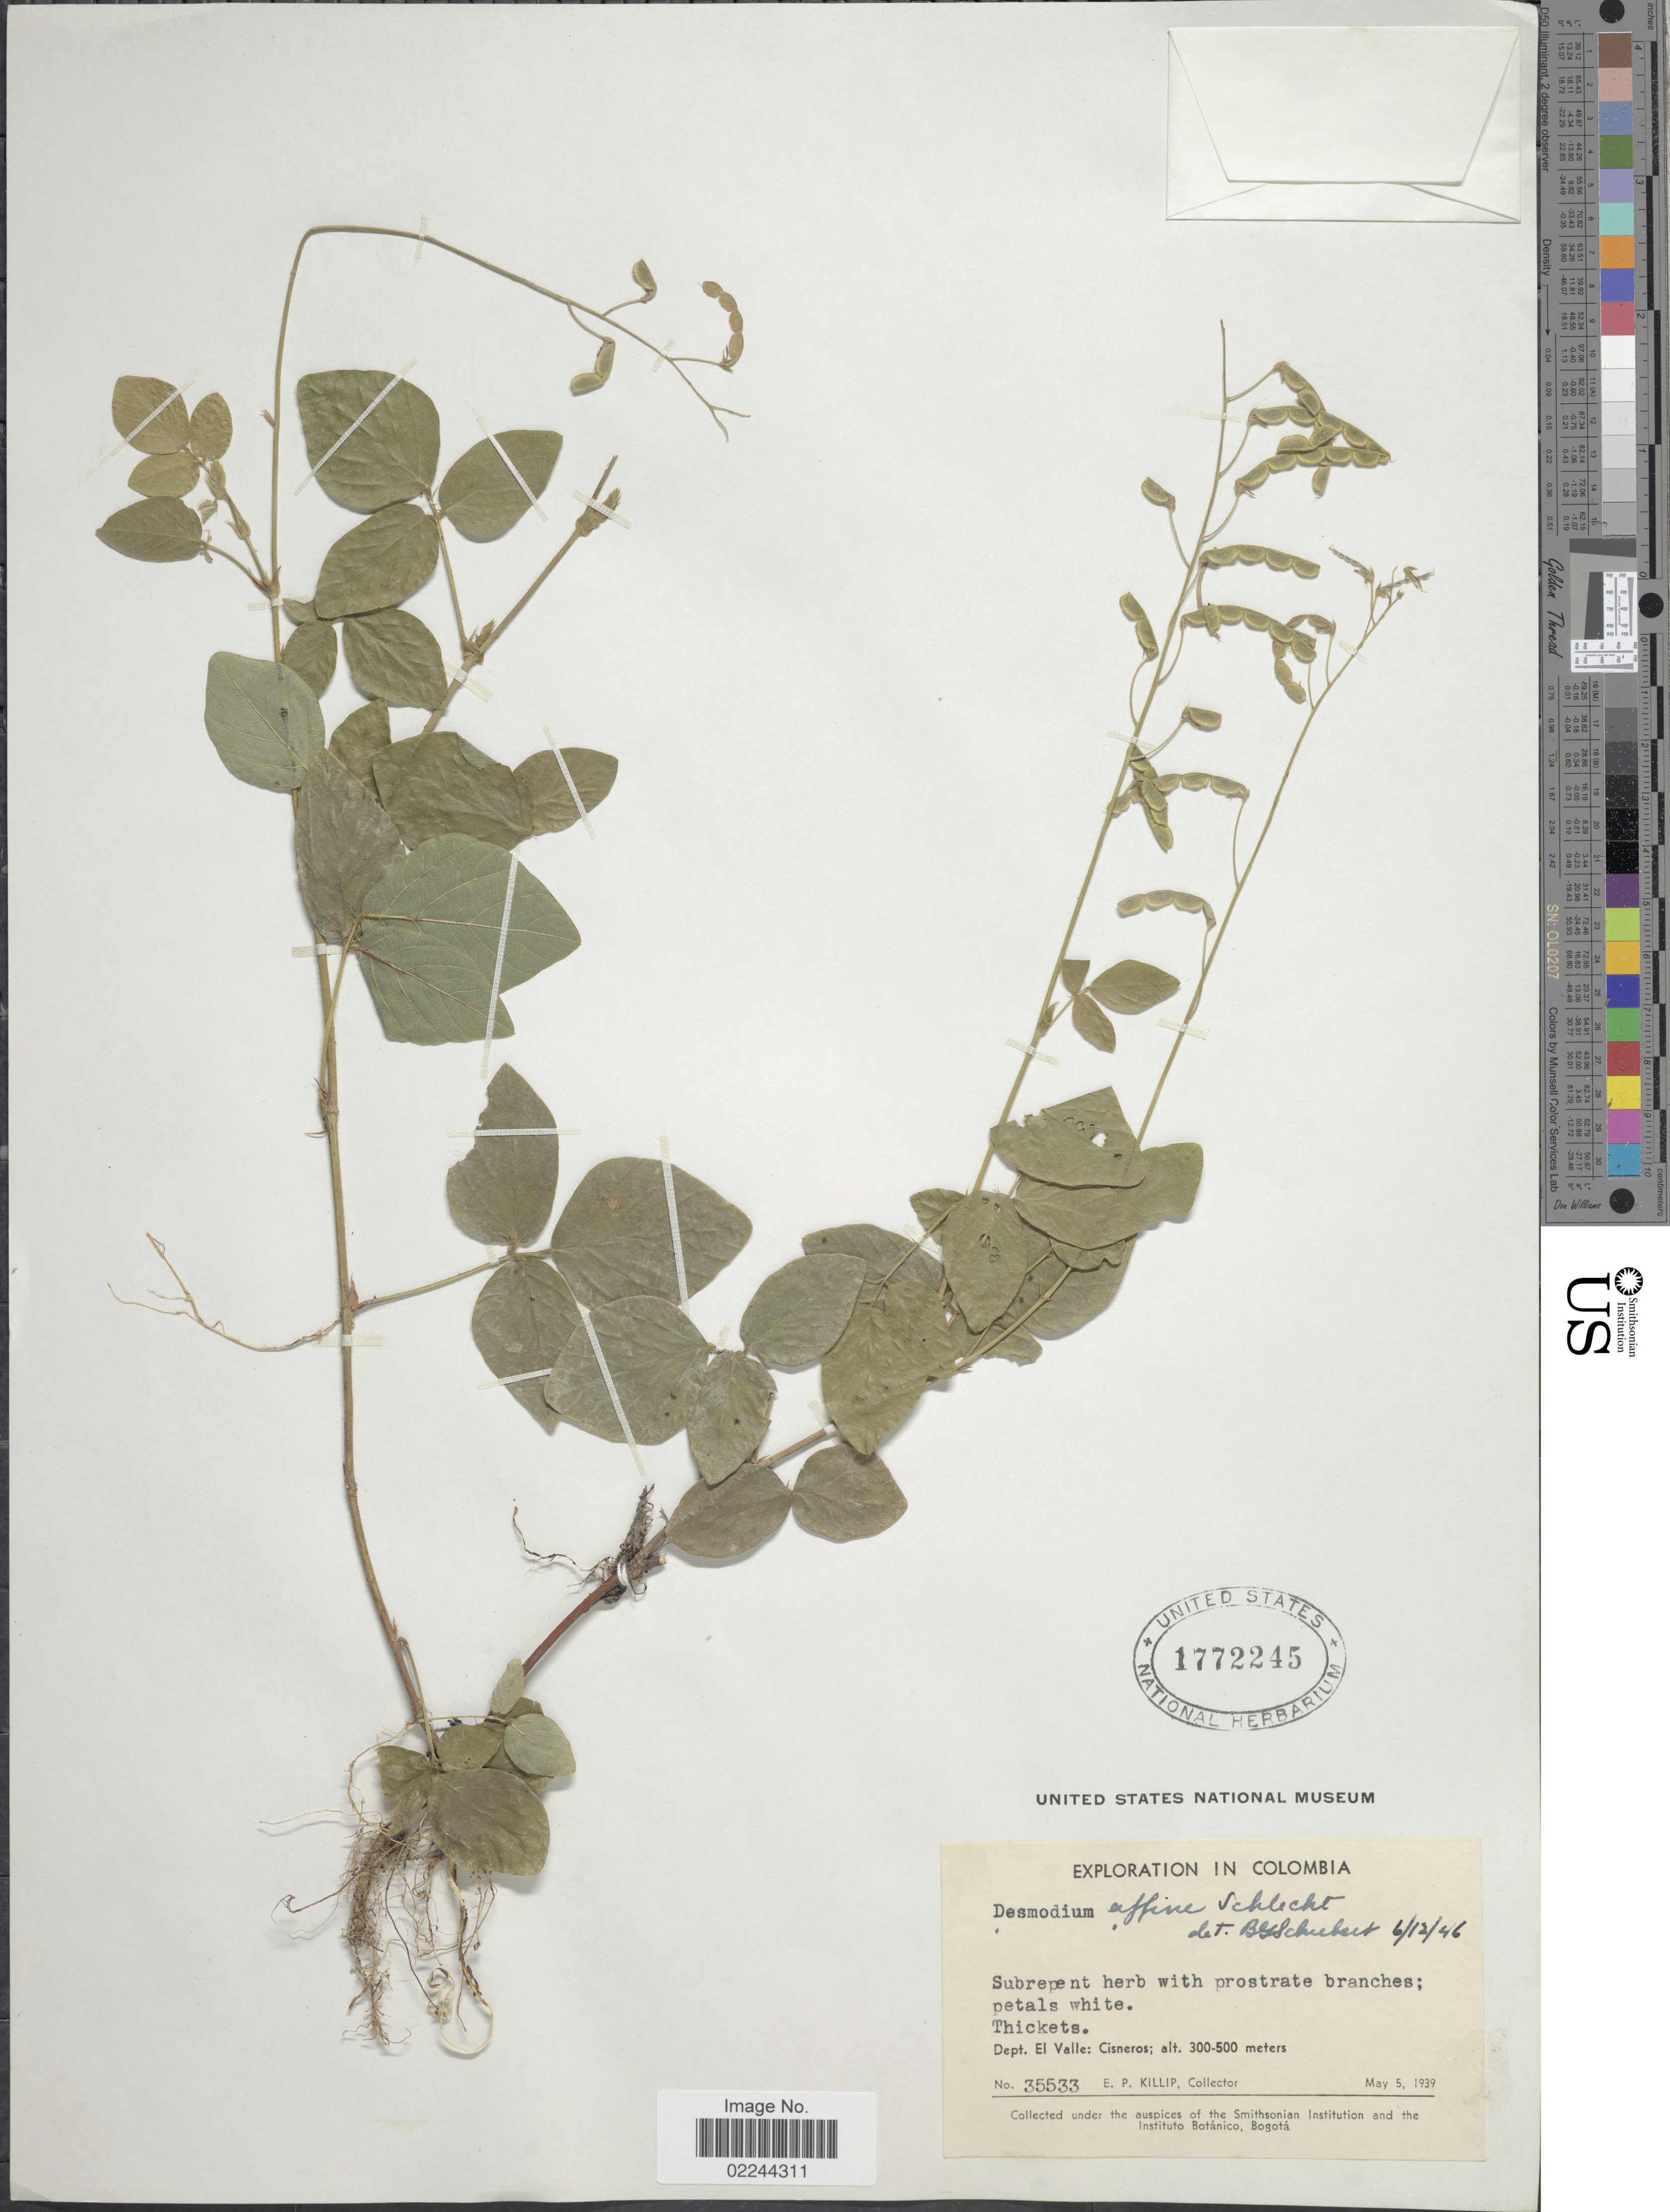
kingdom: Plantae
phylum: Tracheophyta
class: Magnoliopsida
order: Fabales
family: Fabaceae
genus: Desmodium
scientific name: Desmodium affine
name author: Schltdl.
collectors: E. P. Killip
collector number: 35533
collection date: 1939-05-05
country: Colombia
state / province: Valle del Cauca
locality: Dept. El Valle: Cisneros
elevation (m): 300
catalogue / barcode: US 1772245